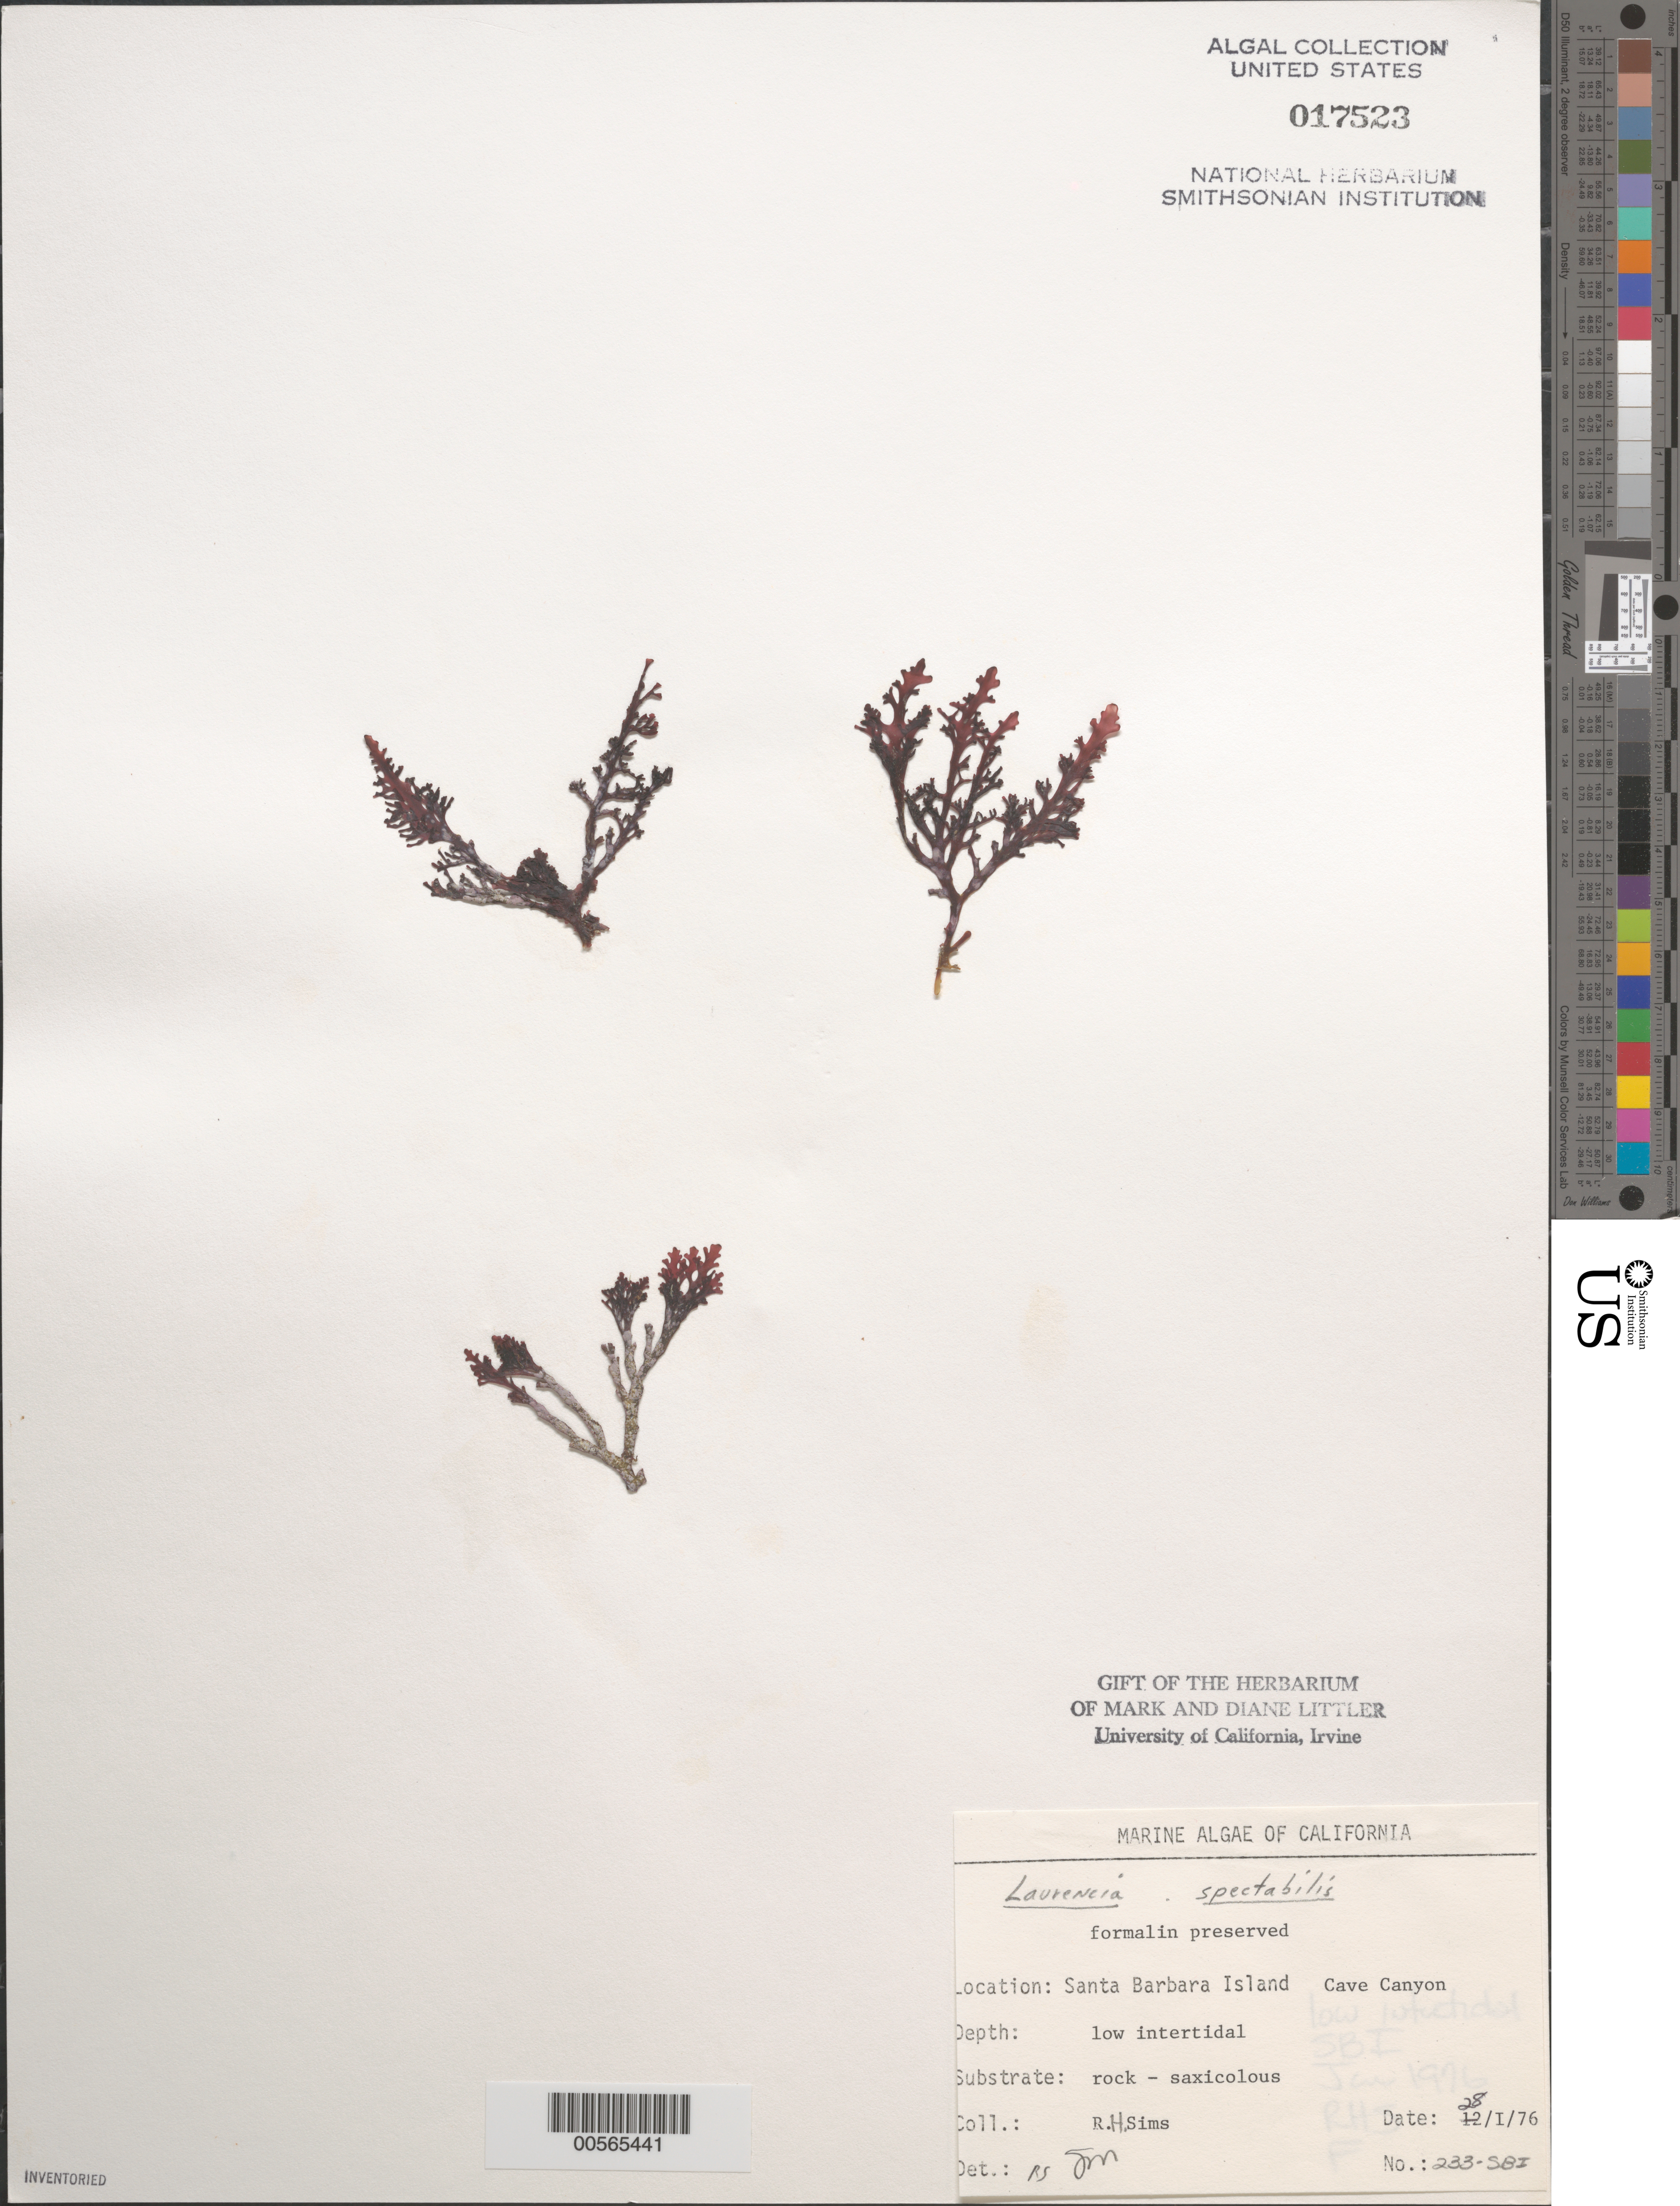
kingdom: Plantae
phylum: Rhodophyta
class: Florideophyceae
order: Ceramiales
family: Rhodomelaceae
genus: Osmundea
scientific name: Osmundea spectabilis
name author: (Postels & Rupr.) K.W. Nam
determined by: Algae name updating Project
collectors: R. H. Sims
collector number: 233-sbi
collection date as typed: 28 Jan 1976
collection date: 1976-01-28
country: United States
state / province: California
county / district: Santa Barbara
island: Santa Barbara Island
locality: Cave Canyon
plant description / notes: BLM-SOCALBIGHT Rocky Intertidal Survey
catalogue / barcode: US 17523